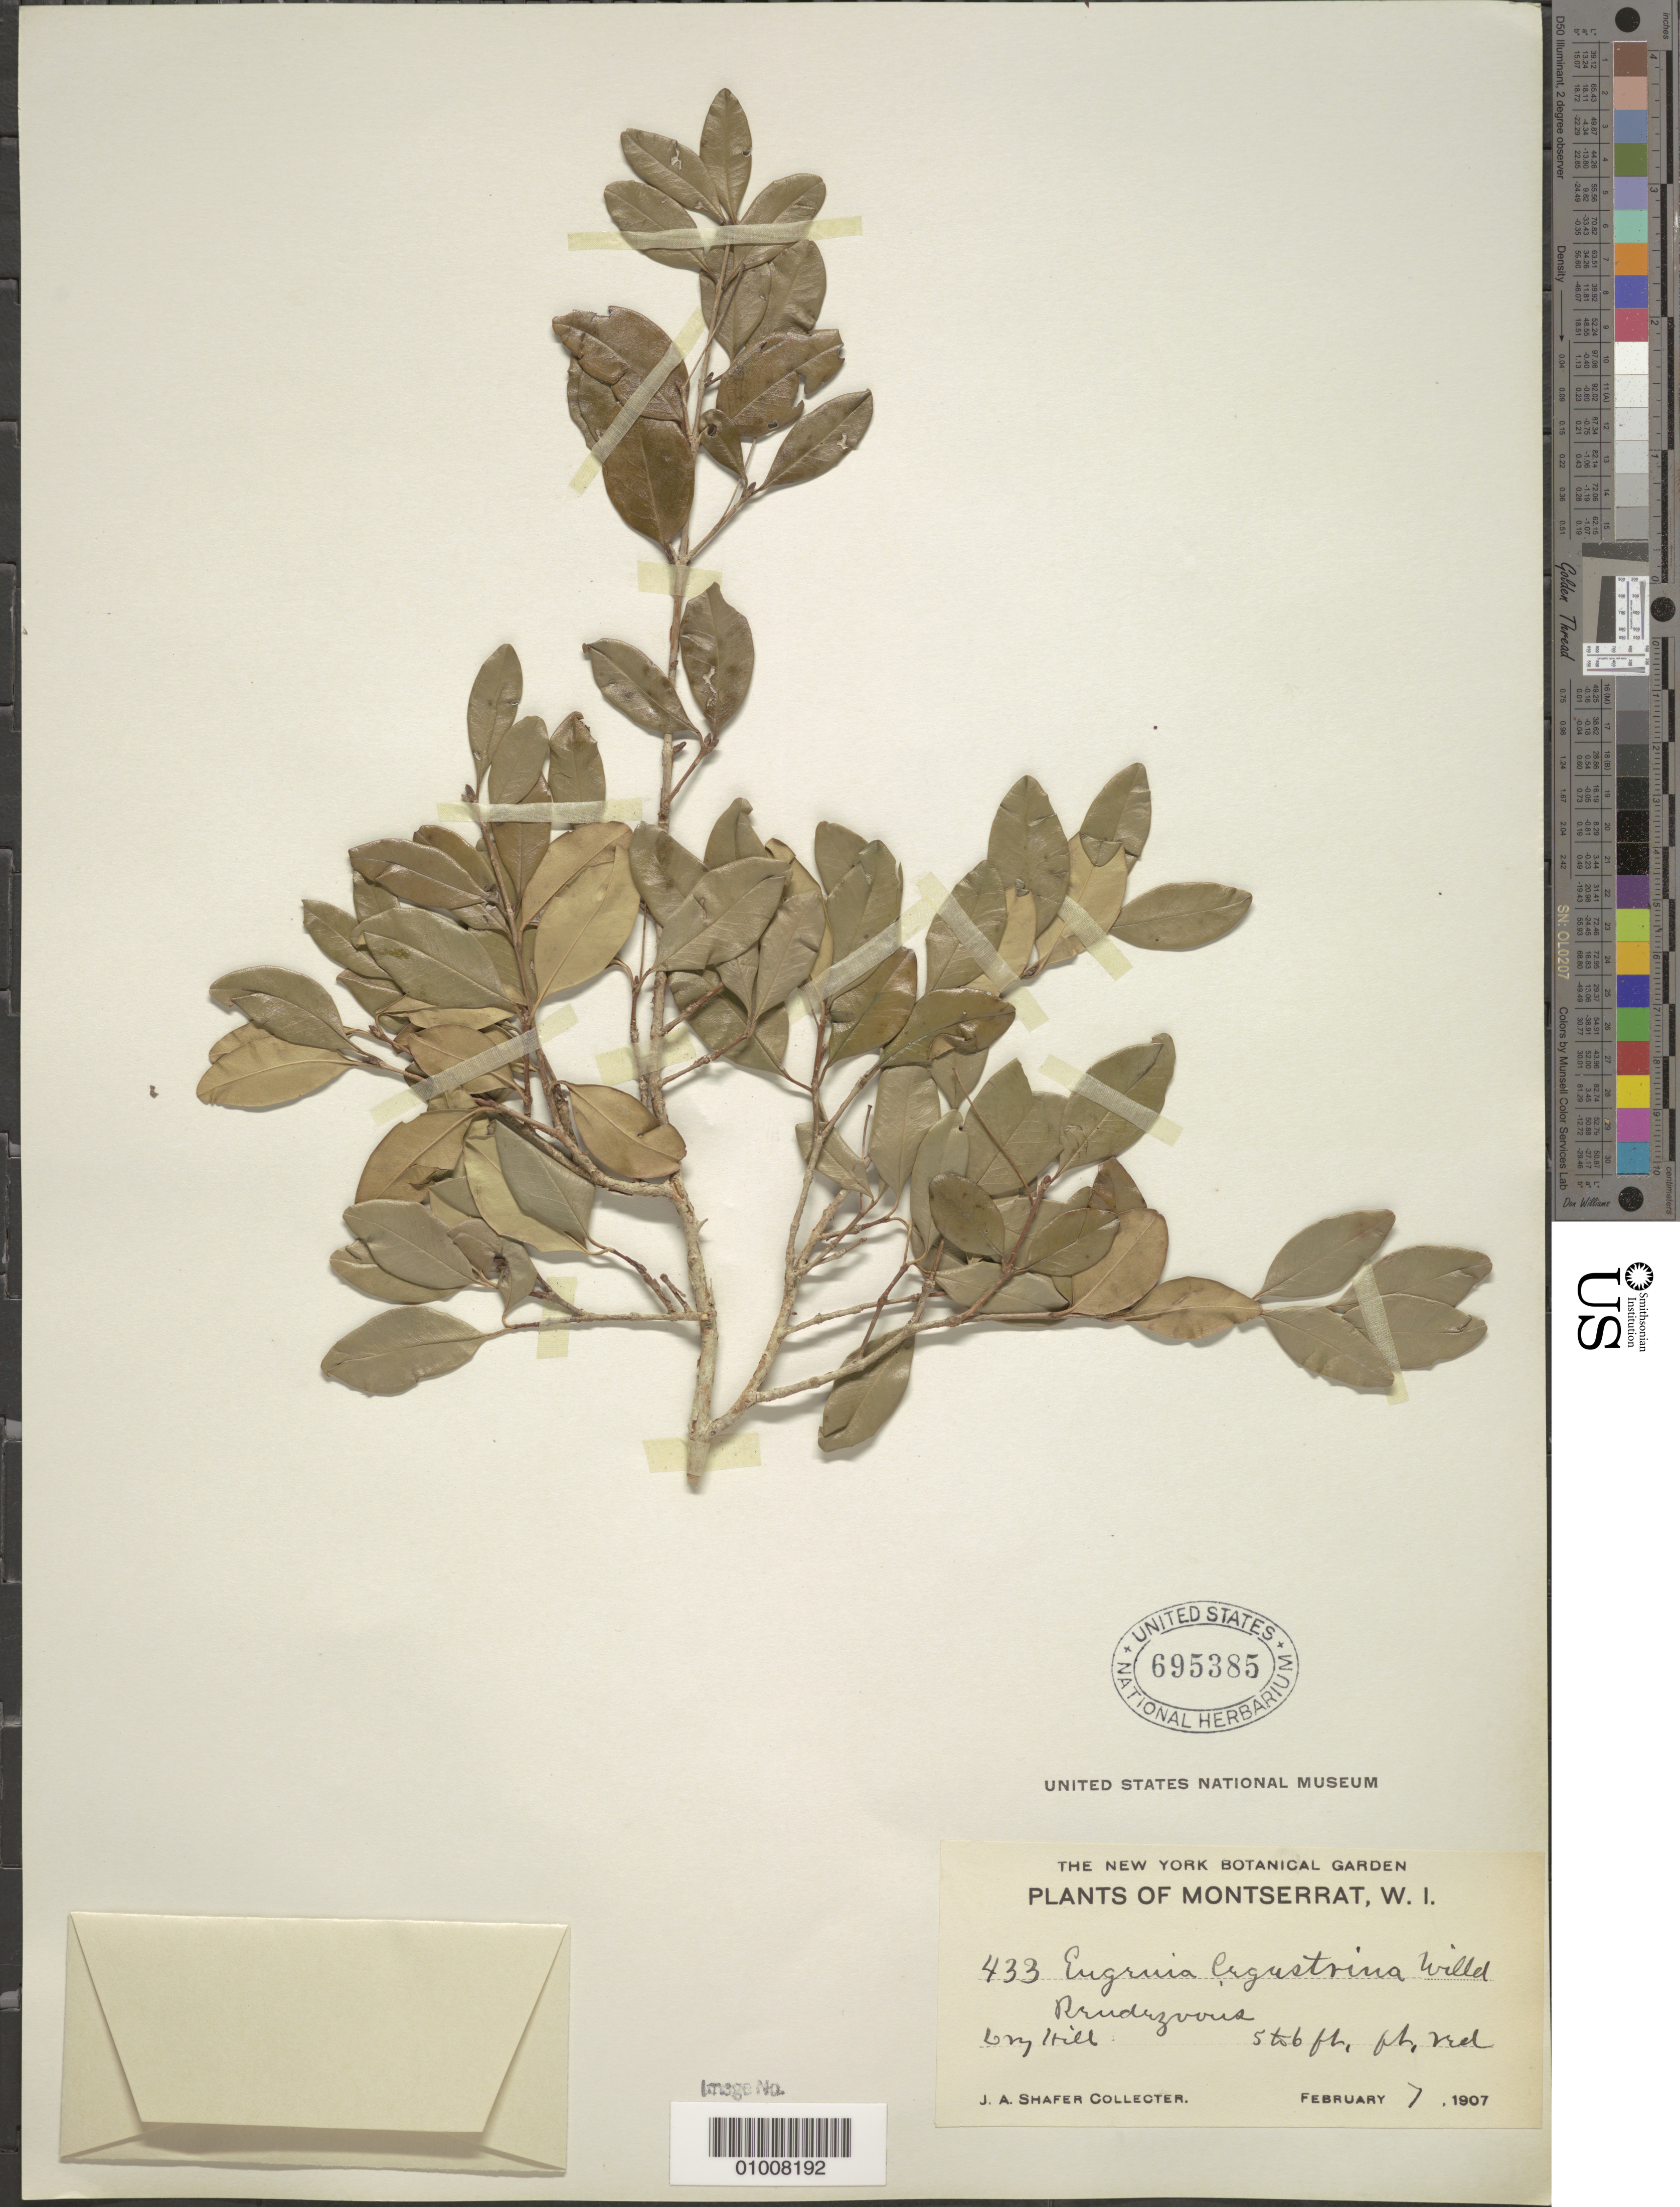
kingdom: Plantae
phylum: Tracheophyta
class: Magnoliopsida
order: Myrtales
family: Myrtaceae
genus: Eugenia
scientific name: Eugenia ligustrina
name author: (Sw.) Willd.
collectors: J. A. Shafer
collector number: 433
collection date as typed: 07 Feb 1907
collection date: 1907-02-07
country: Montserrat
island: Montserrat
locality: Rendezvous; ...y (illeg)Hill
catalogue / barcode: US 695385